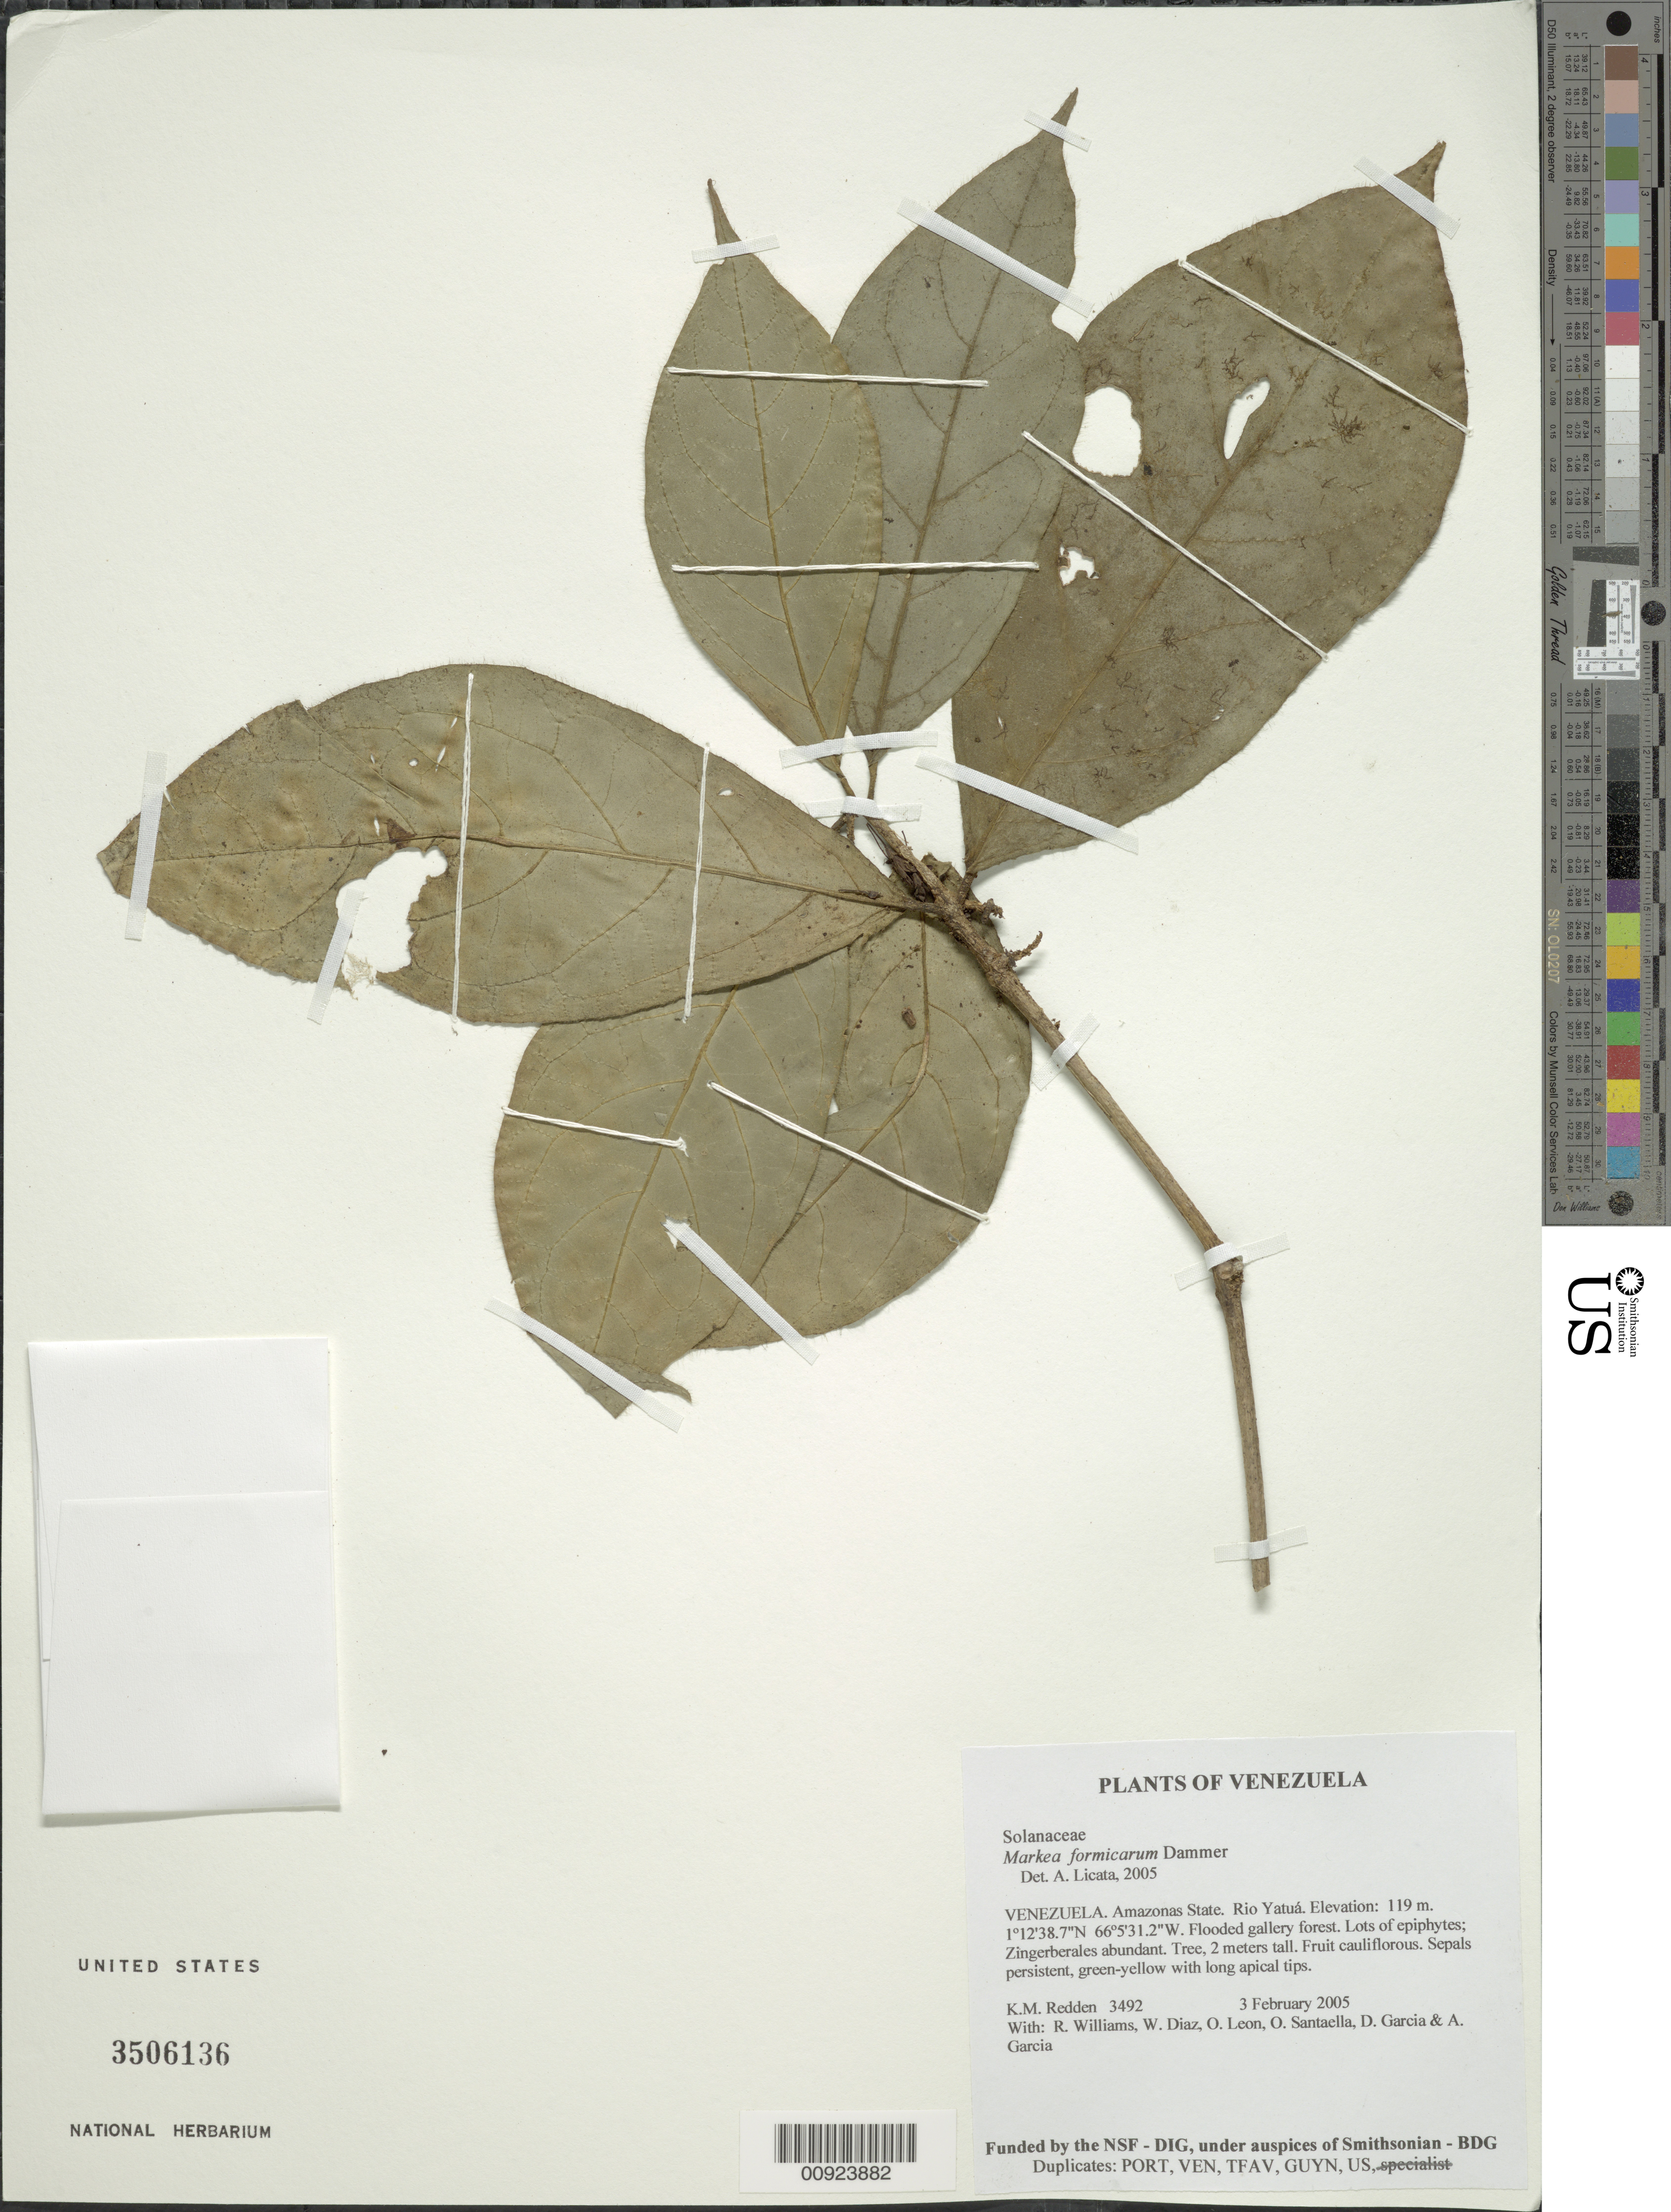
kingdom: Plantae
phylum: Tracheophyta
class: Magnoliopsida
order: Solanales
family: Solanaceae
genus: Markea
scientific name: Markea formicarum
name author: Dammer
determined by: Licata, A., (PORT), Univ. Nac. Exp. de los Llanos Ezequiel Zamora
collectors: K. M. Redden, R. Williams, W. Díaz P., O. León, O. Santaella, D. Garcia & A. Garcia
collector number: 3492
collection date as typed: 3 February 2005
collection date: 2005-02-03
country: Venezuela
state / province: Amazonas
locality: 15 - Rio Yatuá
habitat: Flooded gallery forest. Lots of epiphytes; Zingerberales abundant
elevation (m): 119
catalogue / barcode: US 3506136